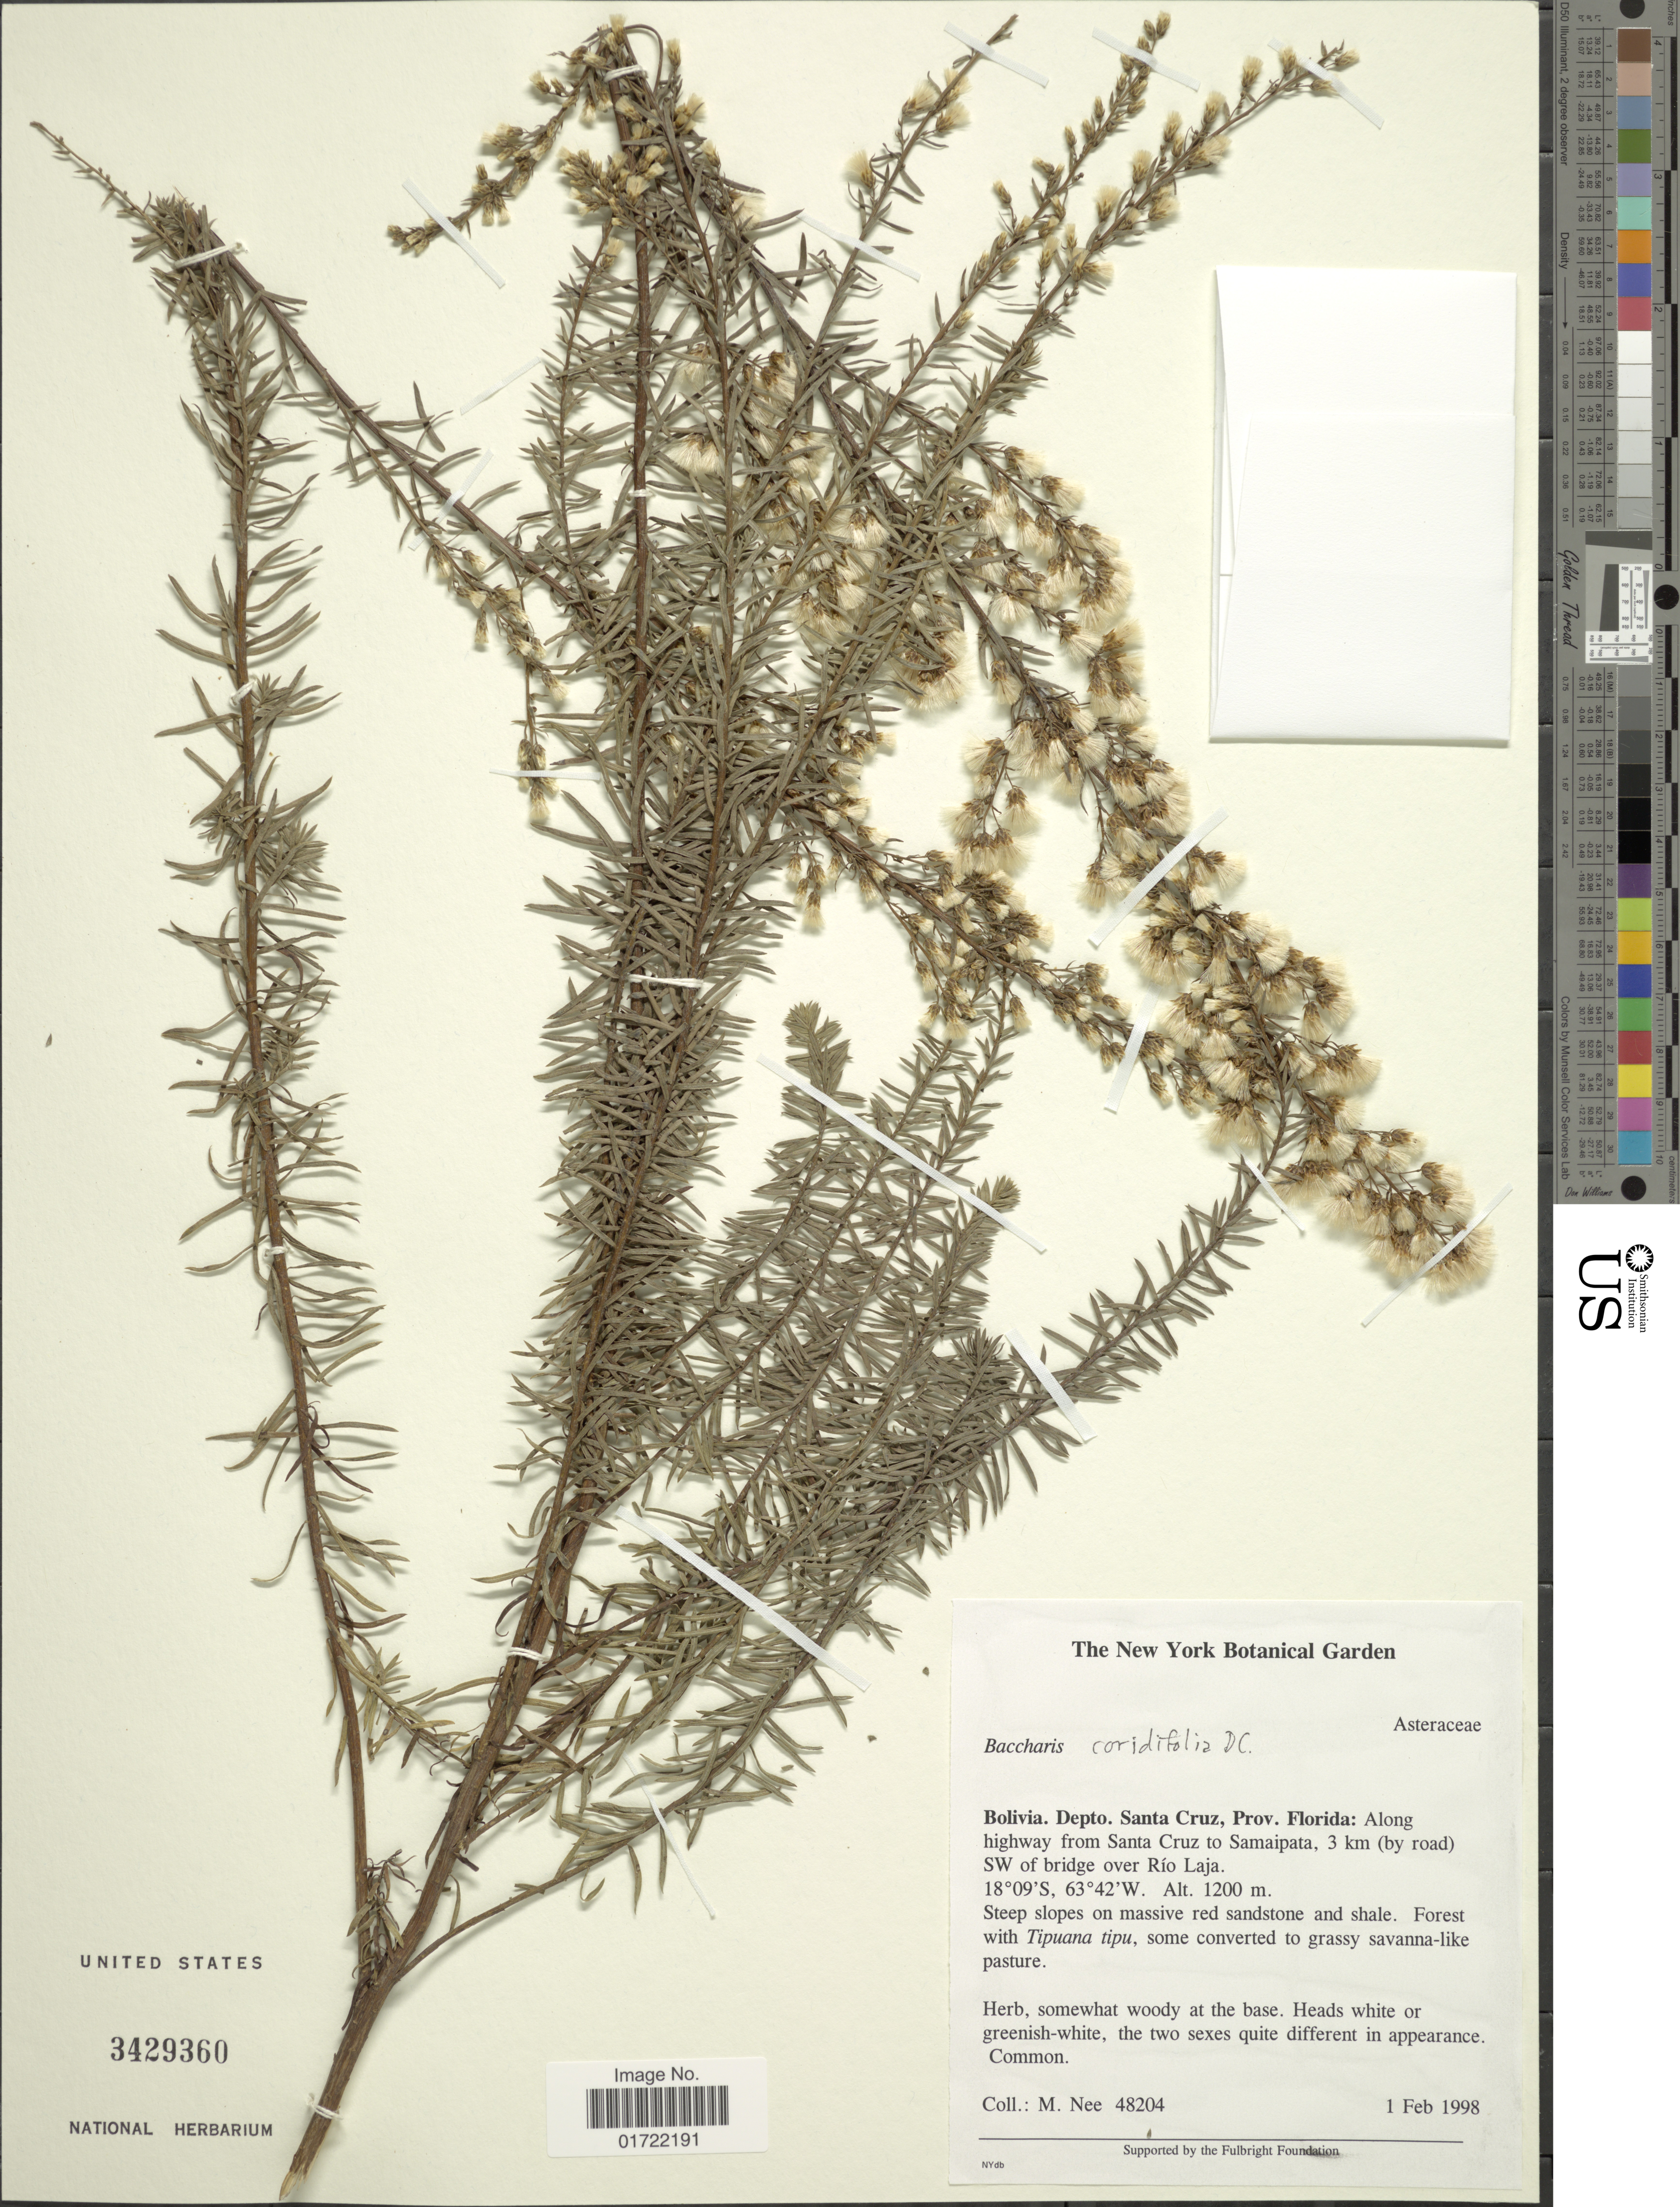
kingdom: Plantae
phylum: Tracheophyta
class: Magnoliopsida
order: Asterales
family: Asteraceae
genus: Baccharis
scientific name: Baccharis coridifolia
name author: DC.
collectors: M. Nee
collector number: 48204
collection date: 1998-02-01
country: Bolivia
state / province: Santa Cruz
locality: Depto. Santa Cruz, Prov. Florida: Along highway from Santa Cruz to Samaipata, 3 km (by road) SW of bridge over Rio Laja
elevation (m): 1200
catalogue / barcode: US 3429360